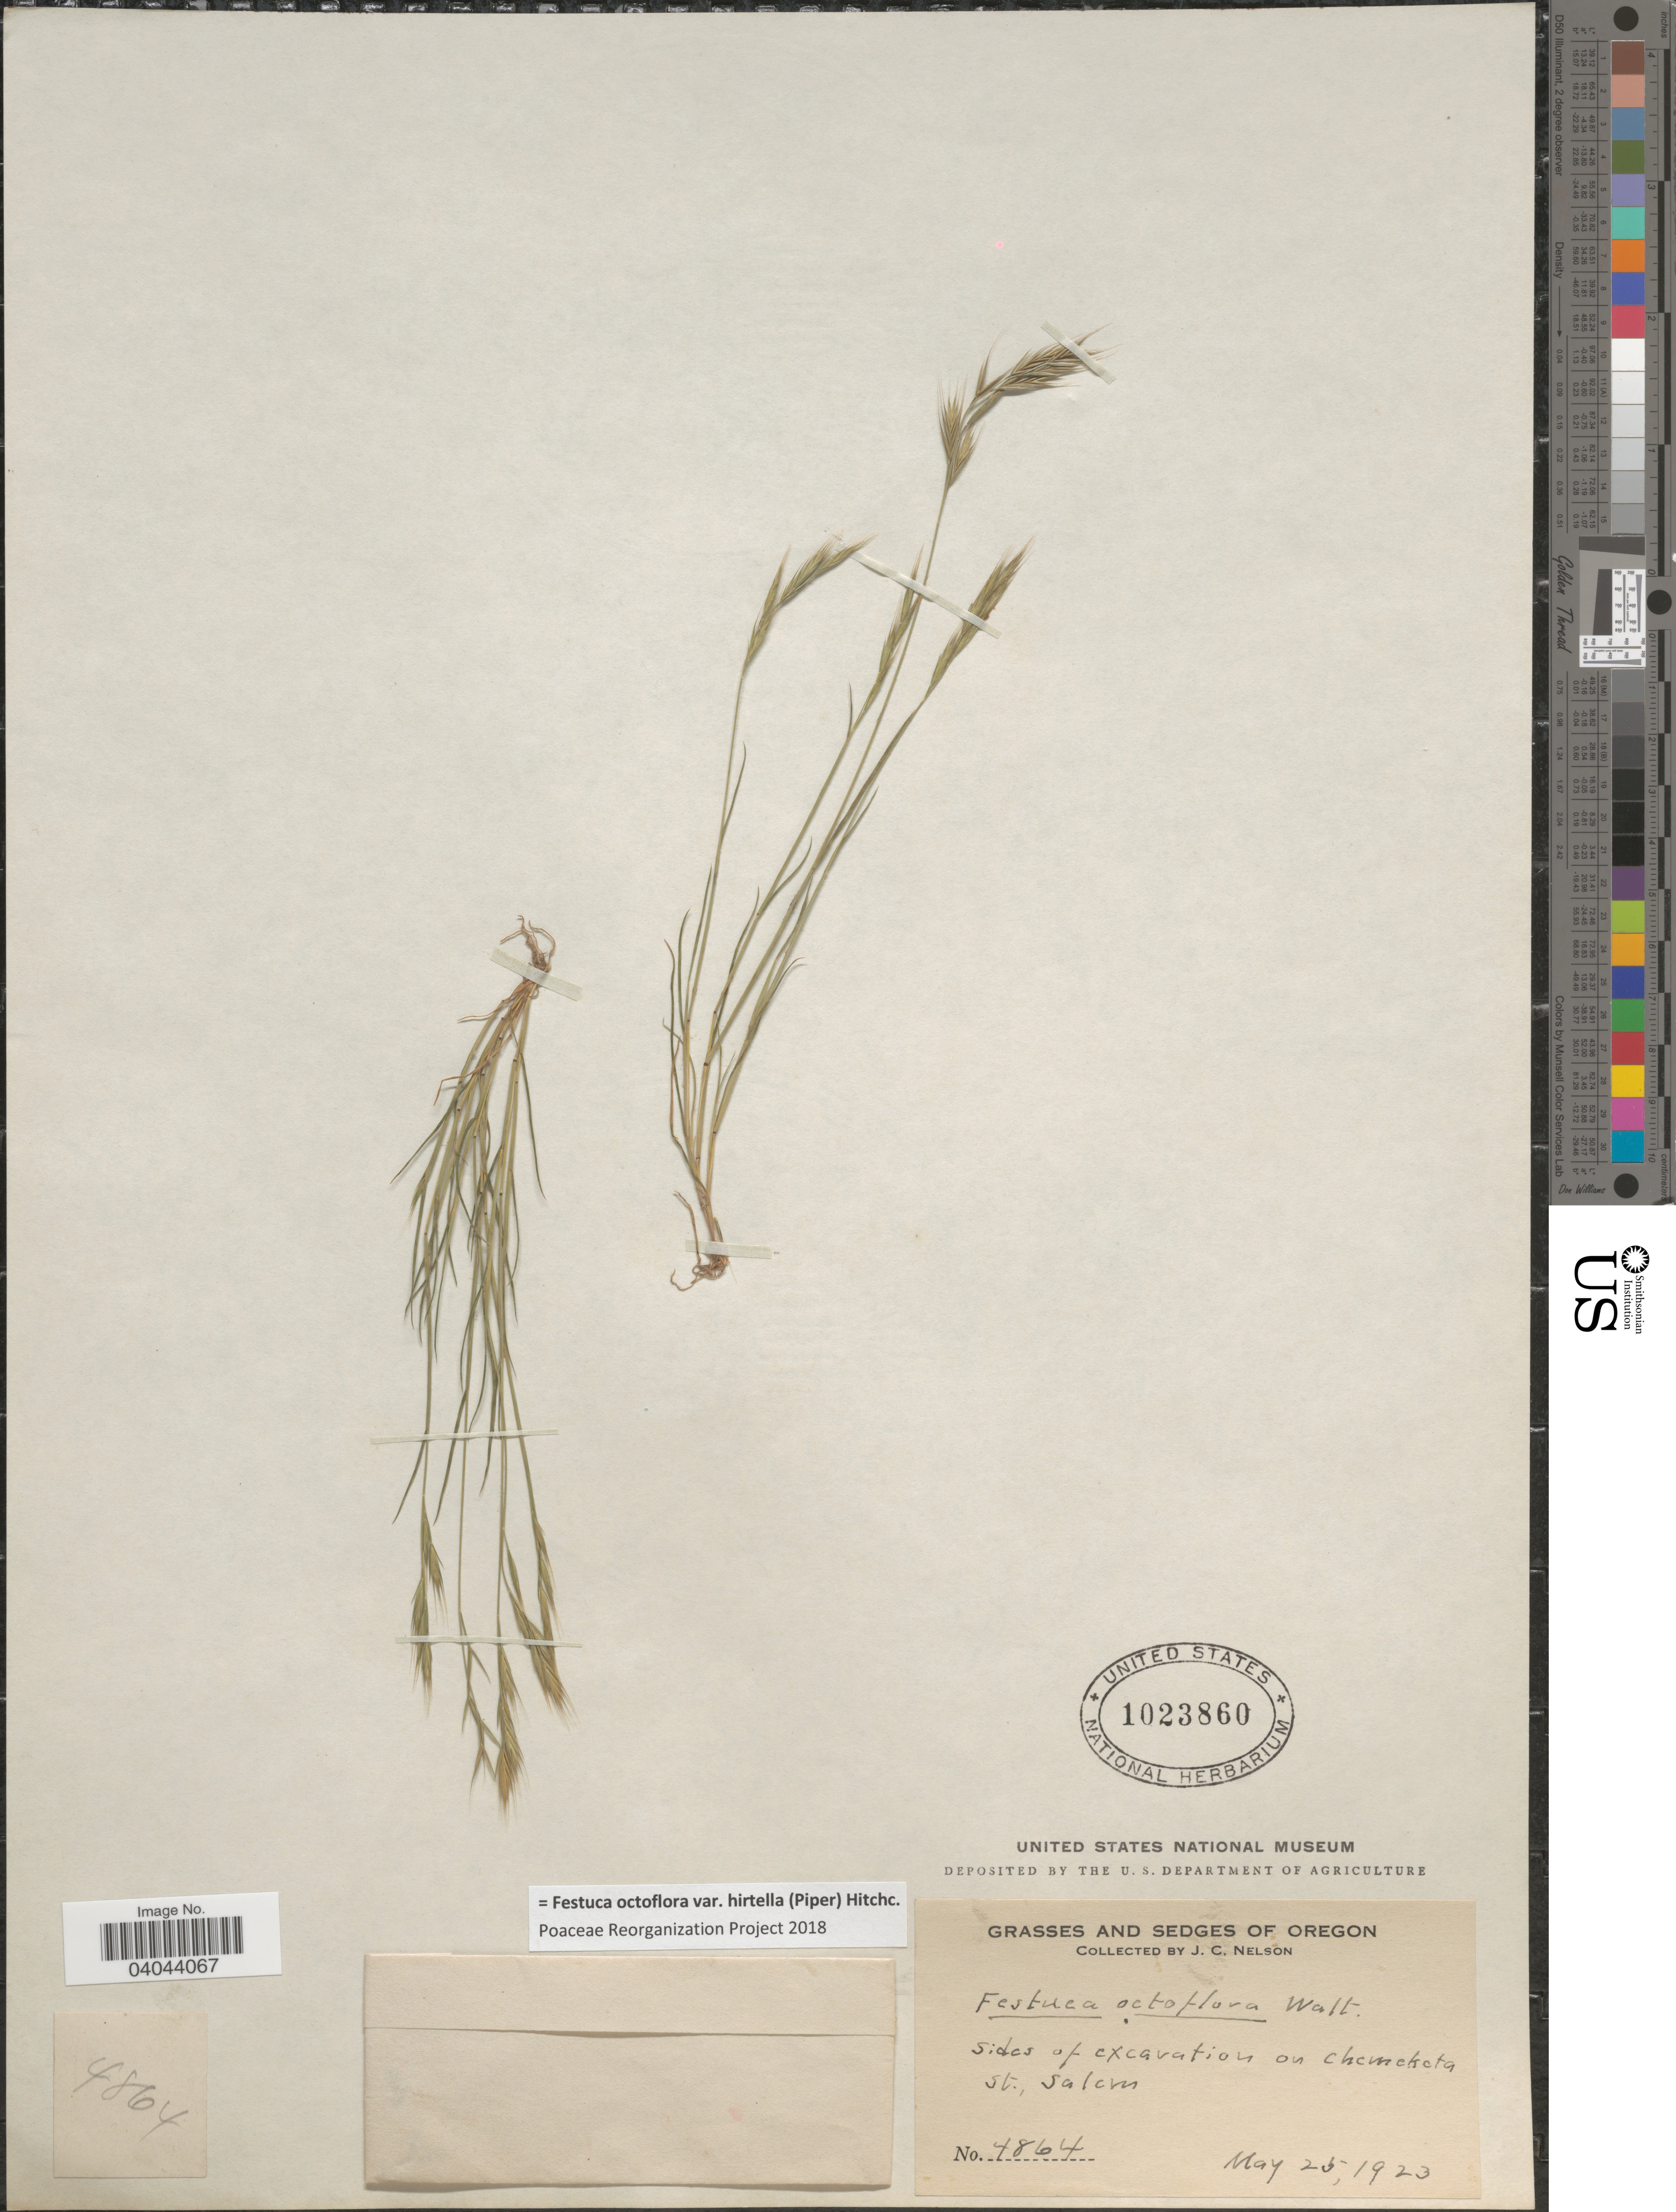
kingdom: Plantae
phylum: Tracheophyta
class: Liliopsida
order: Poales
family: Poaceae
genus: Festuca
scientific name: Festuca octoflora var. hirtella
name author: Piper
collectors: J. C. Nelson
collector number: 4864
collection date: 1923-05-25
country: United States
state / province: Oregon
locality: Sides of excavation on Chemekota St., Salem.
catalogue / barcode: US 1023860